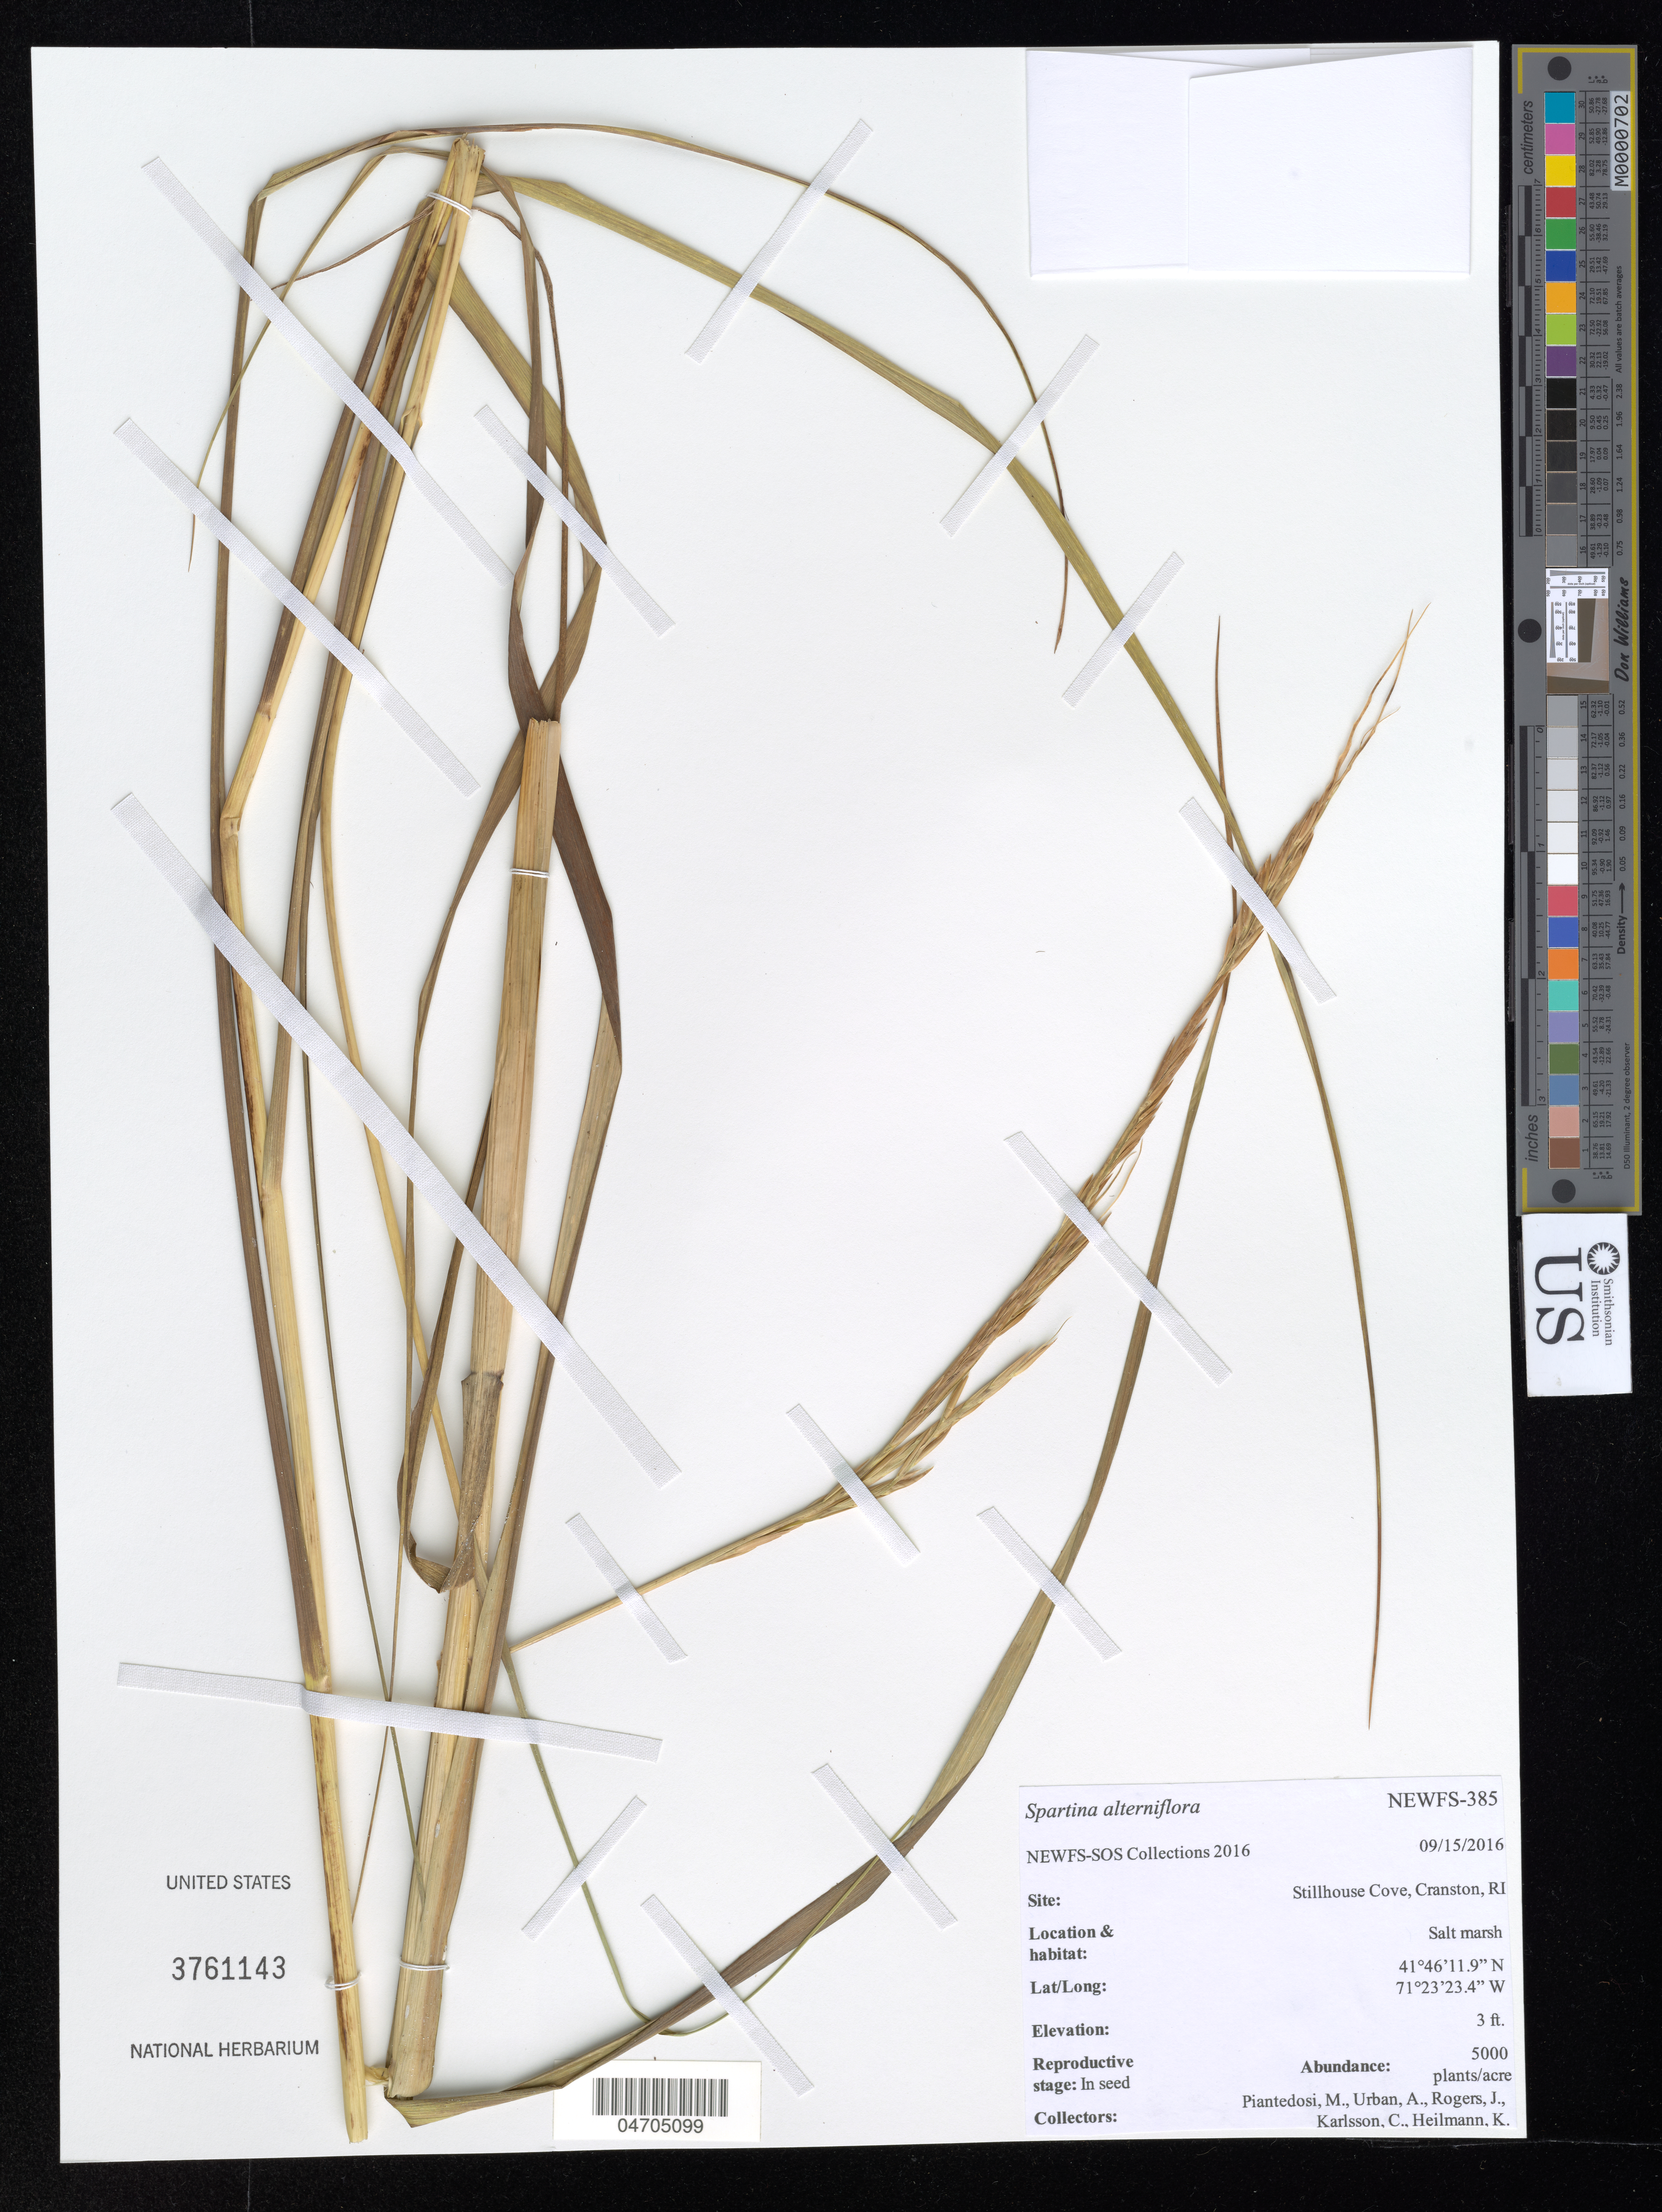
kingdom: Plantae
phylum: Tracheophyta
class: Liliopsida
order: Poales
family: Poaceae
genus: Spartina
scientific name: Spartina alterniflora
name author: Loisel.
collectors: M. Piantedosi, A. Urban, J. Rogers, C. Karlsson & K. Heilmann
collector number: NEWFS-385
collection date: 2016-09-15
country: United States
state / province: Rhode Island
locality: Stillhouse Cove, Cranston.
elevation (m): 1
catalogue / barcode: US 3761143